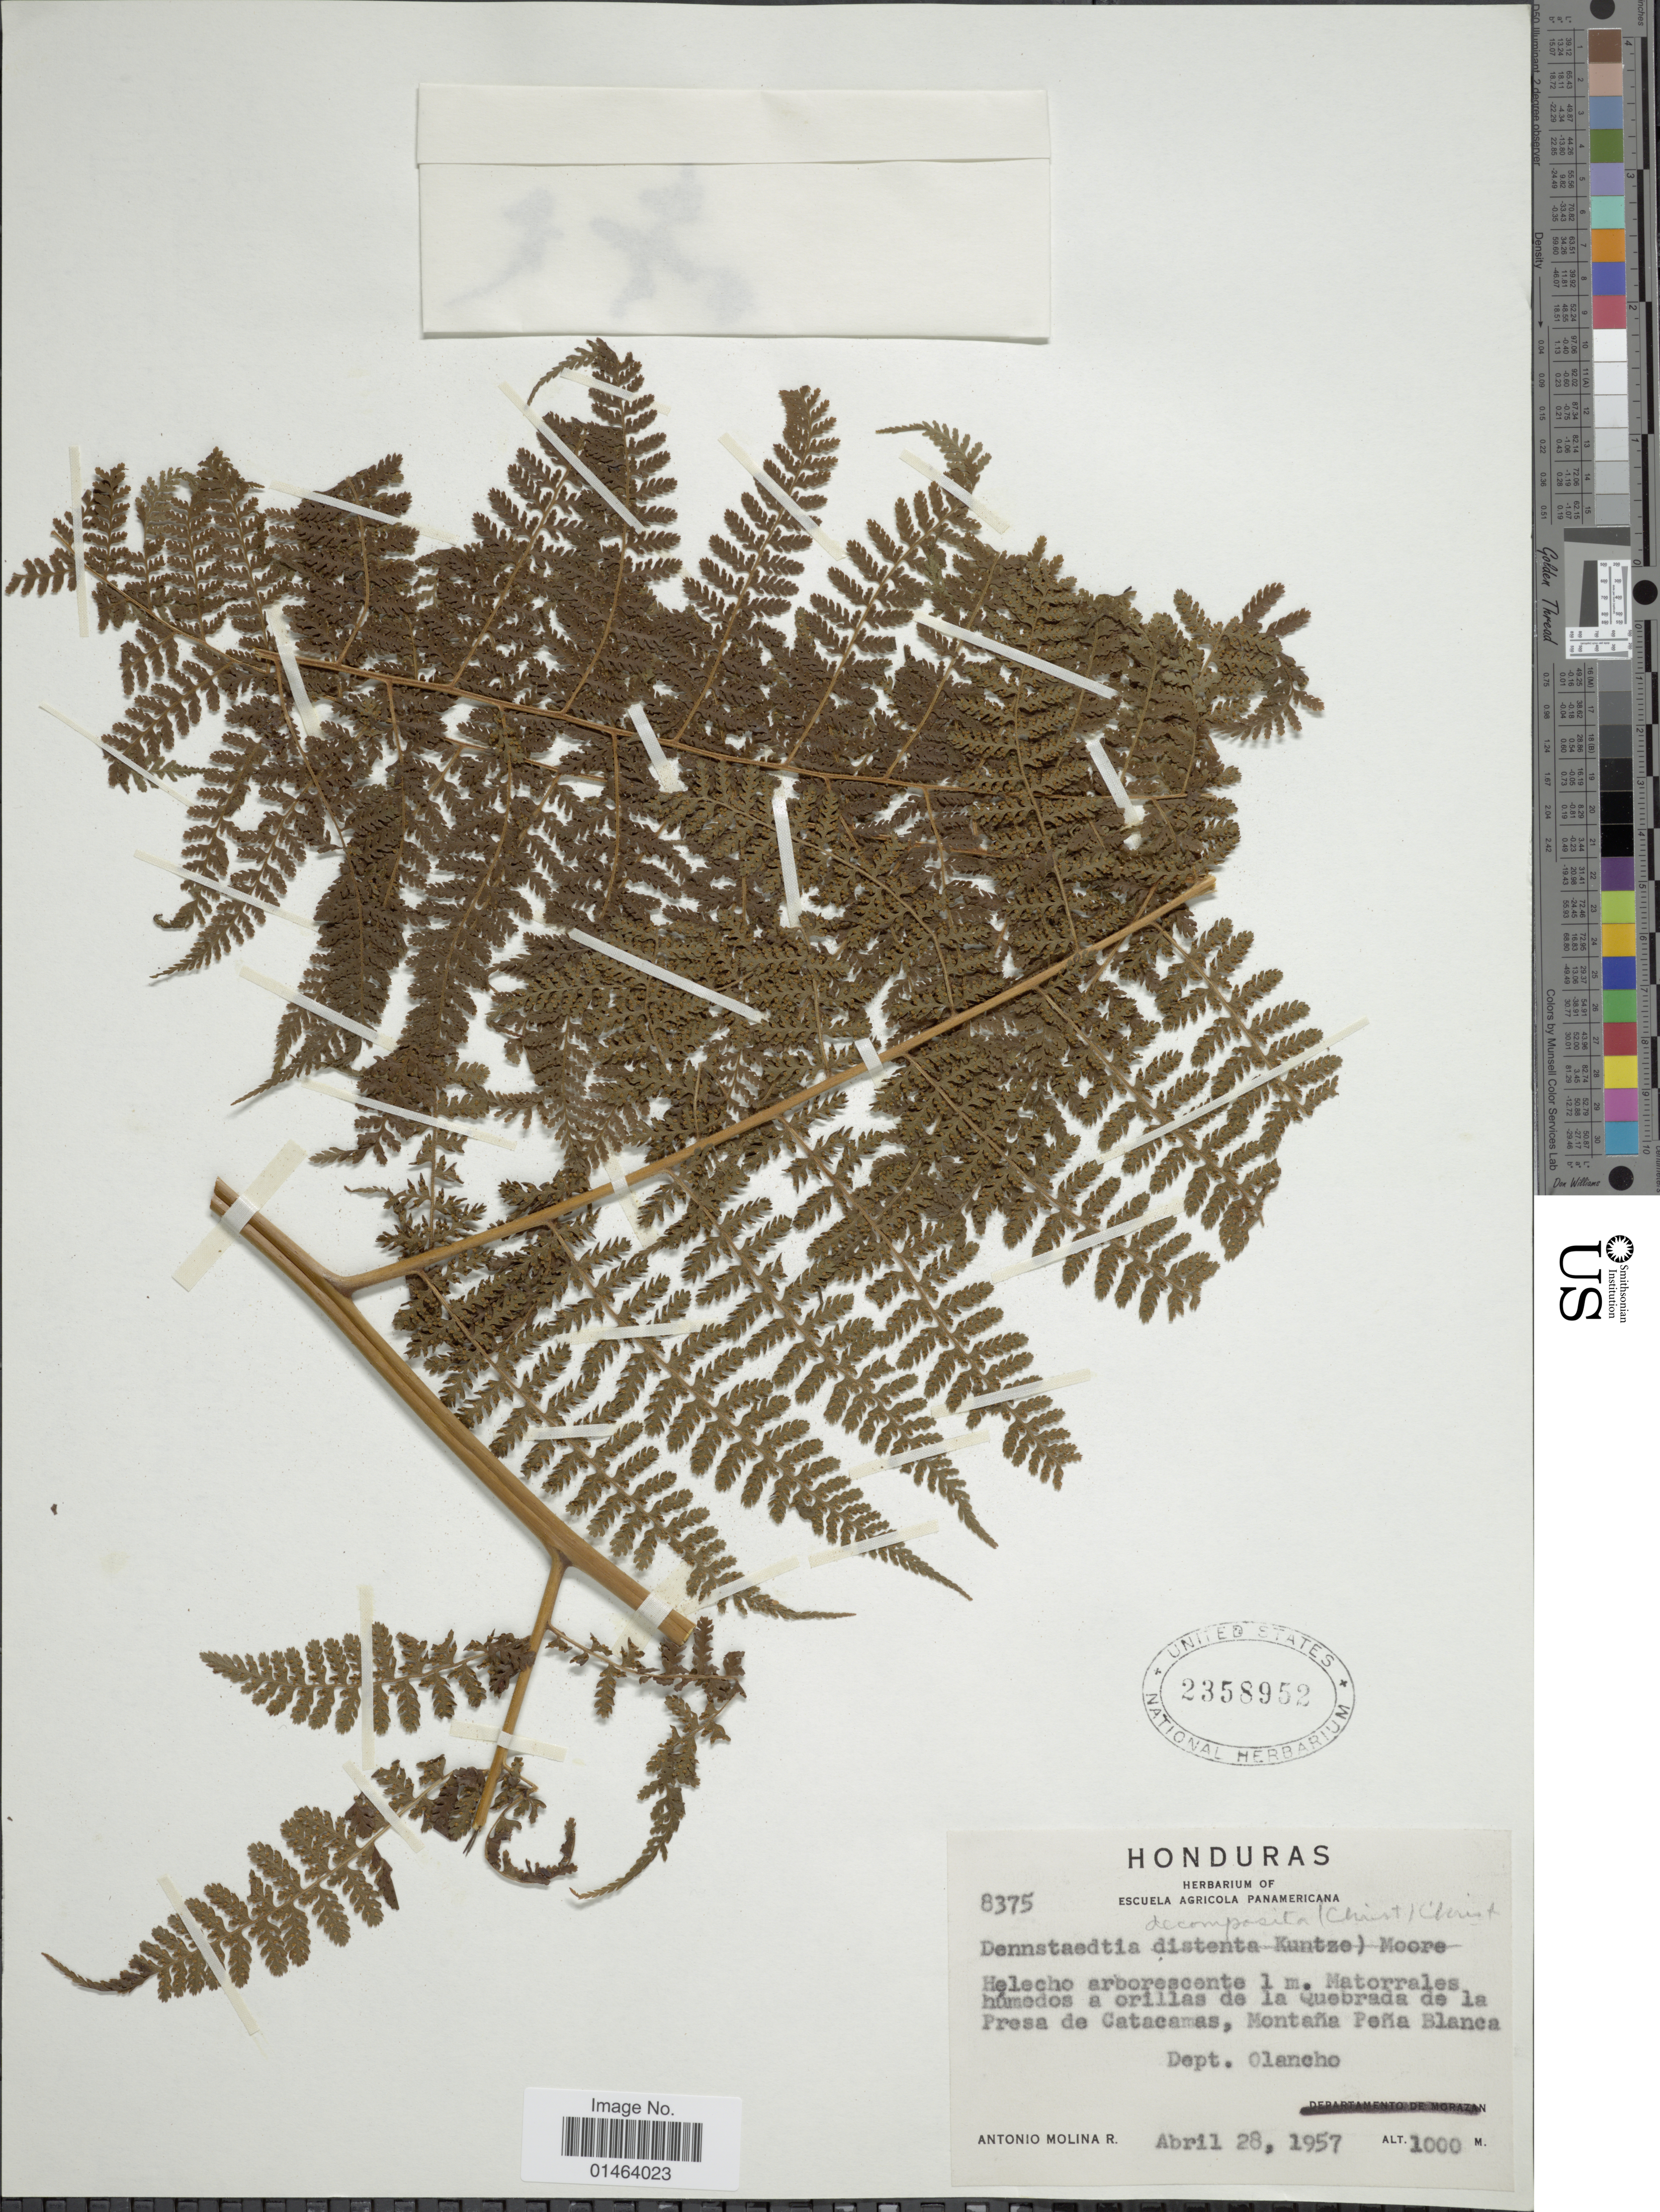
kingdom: Plantae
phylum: Tracheophyta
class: Polypodiopsida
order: Polypodiales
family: Dennstaedtiaceae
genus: Dennstaedtia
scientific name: Dennstaedtia cicutaria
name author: (Sw.) T. Moore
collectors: A. Molina R.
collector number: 8375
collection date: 1957-04-28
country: Honduras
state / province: Olancho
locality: Honduras, Helecho arboreacente 1 m. Matorrales humedos a orillas de la Quebrada de la Presa de Catacamas, Montana Pena Blanca. Dept. Olancho.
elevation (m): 1000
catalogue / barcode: US 2358952